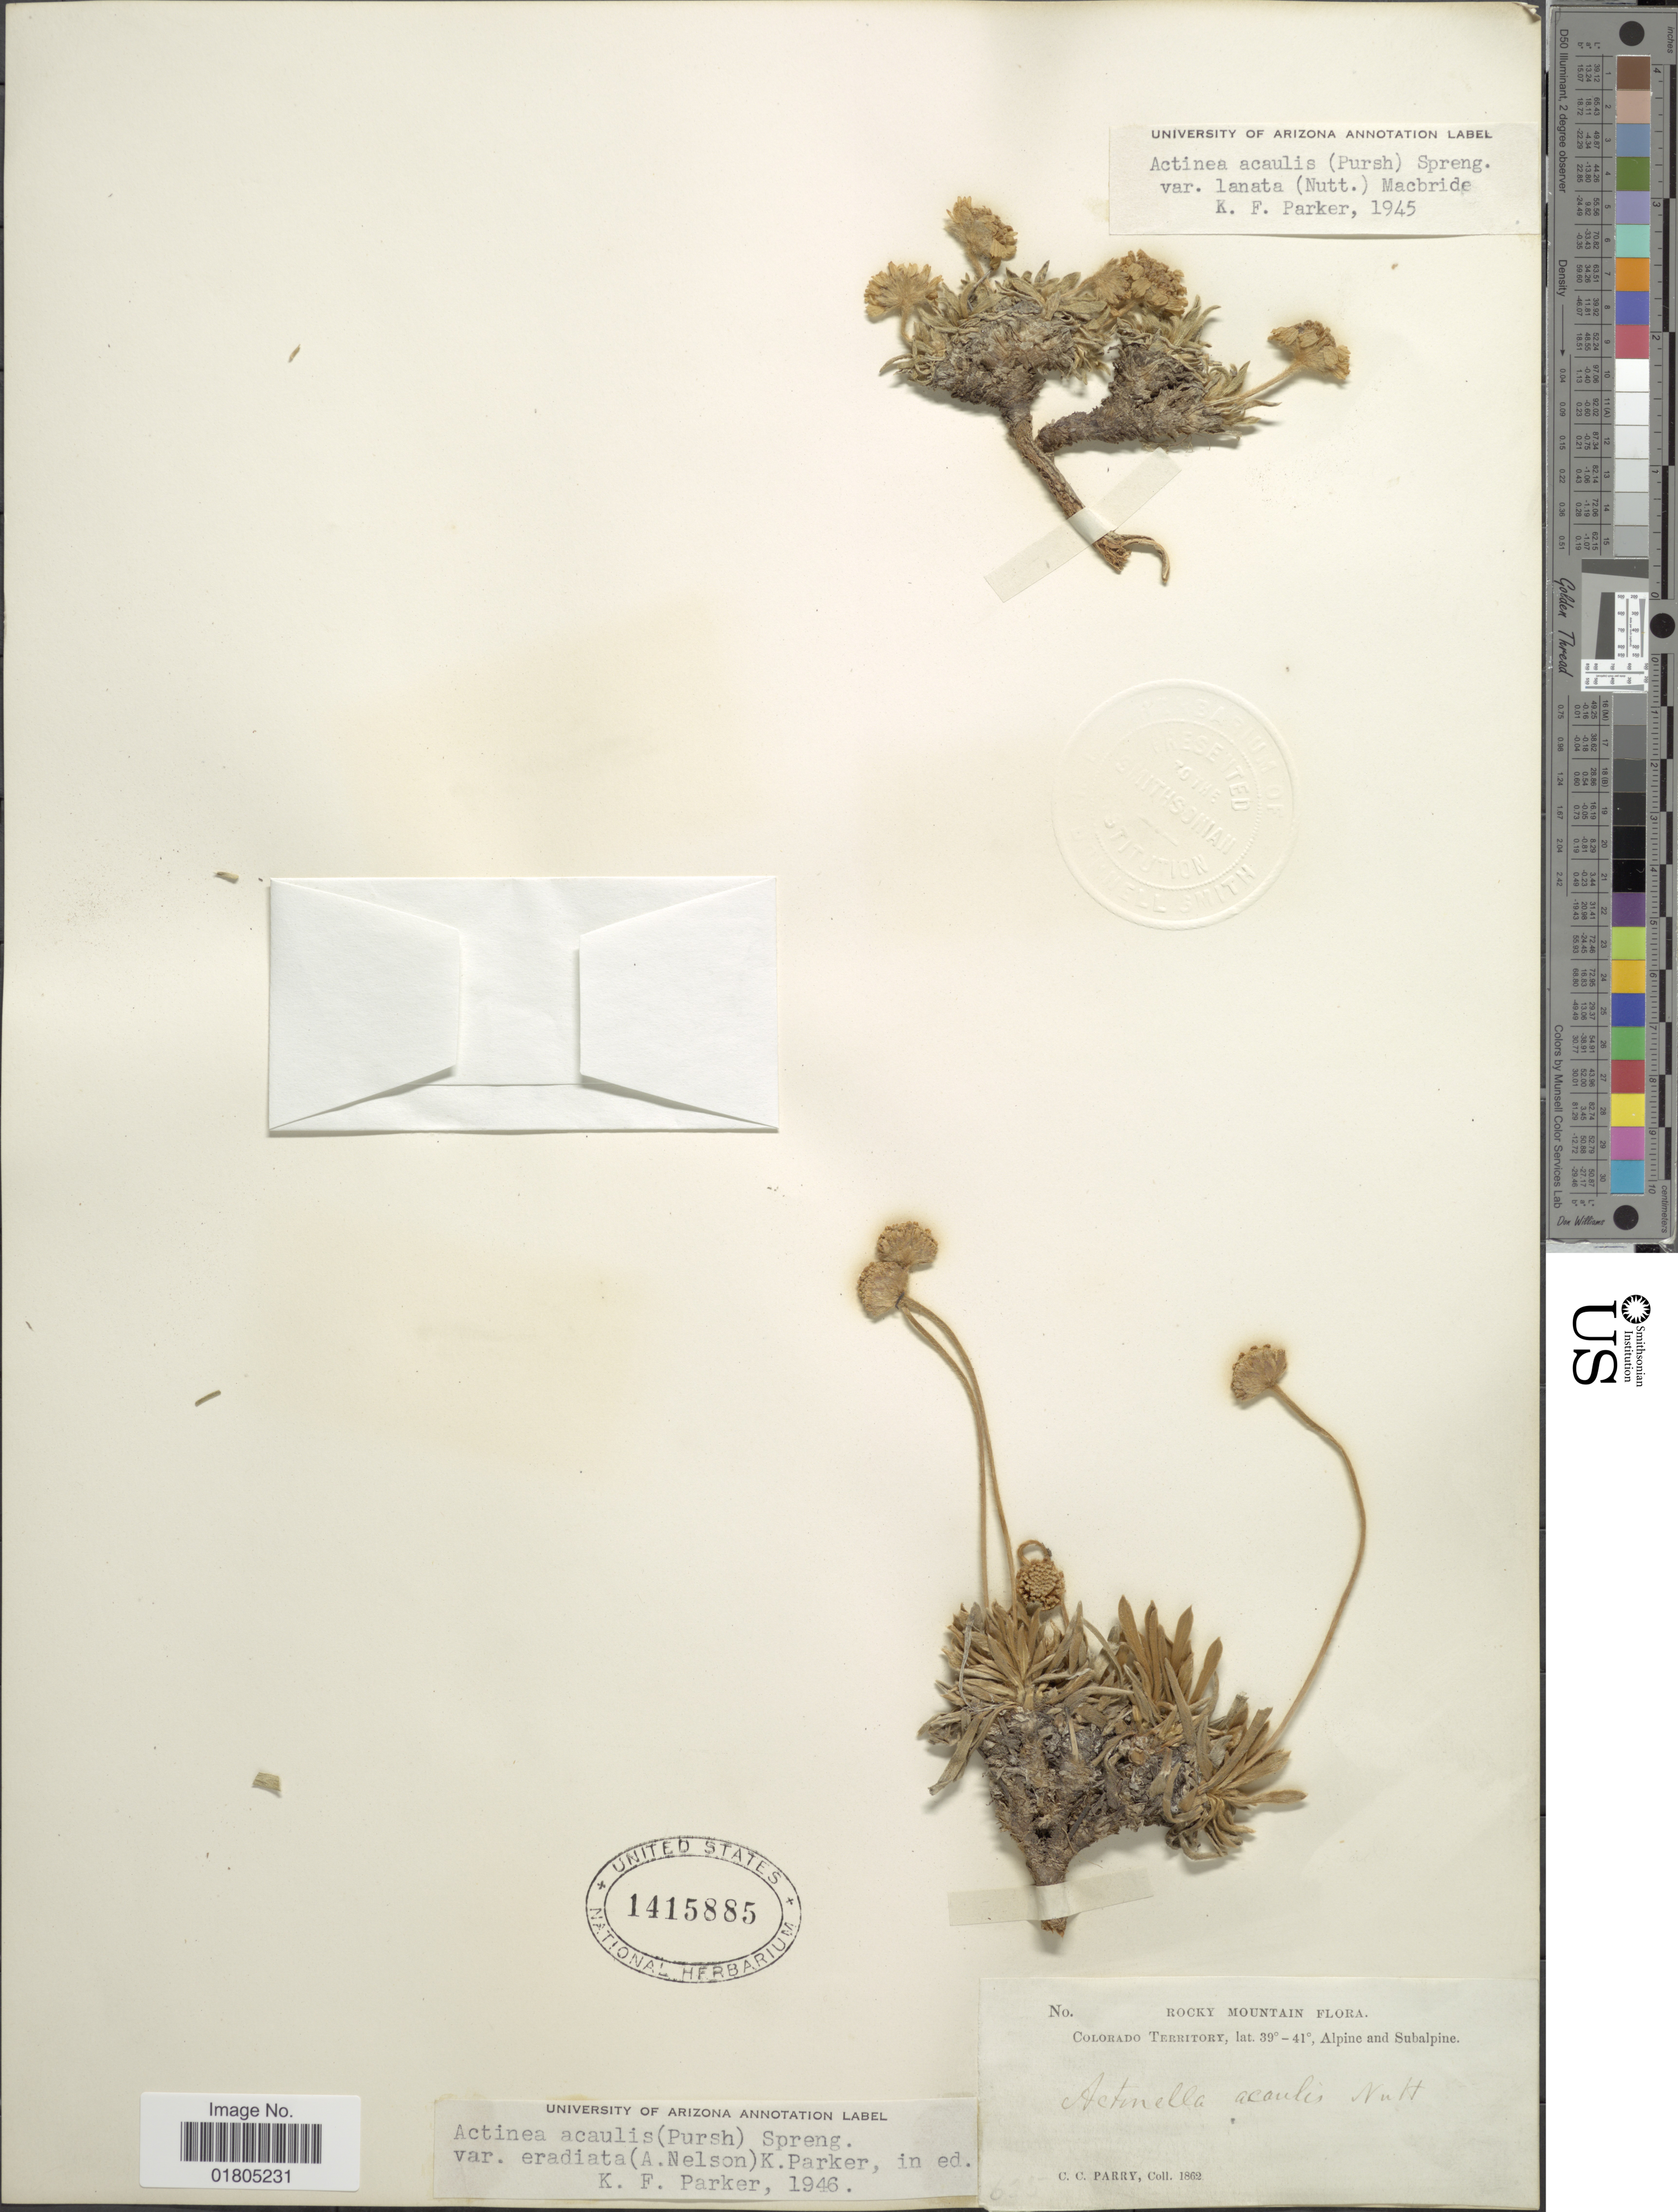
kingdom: Plantae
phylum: Tracheophyta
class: Magnoliopsida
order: Asterales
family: Asteraceae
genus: Actinea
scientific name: Actinea acaulis var. eradiata ( indet)?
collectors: C. C. Parry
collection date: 1862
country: United States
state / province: Colorado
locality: Rocky Mountain, Colorado Territory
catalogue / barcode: US 1415885